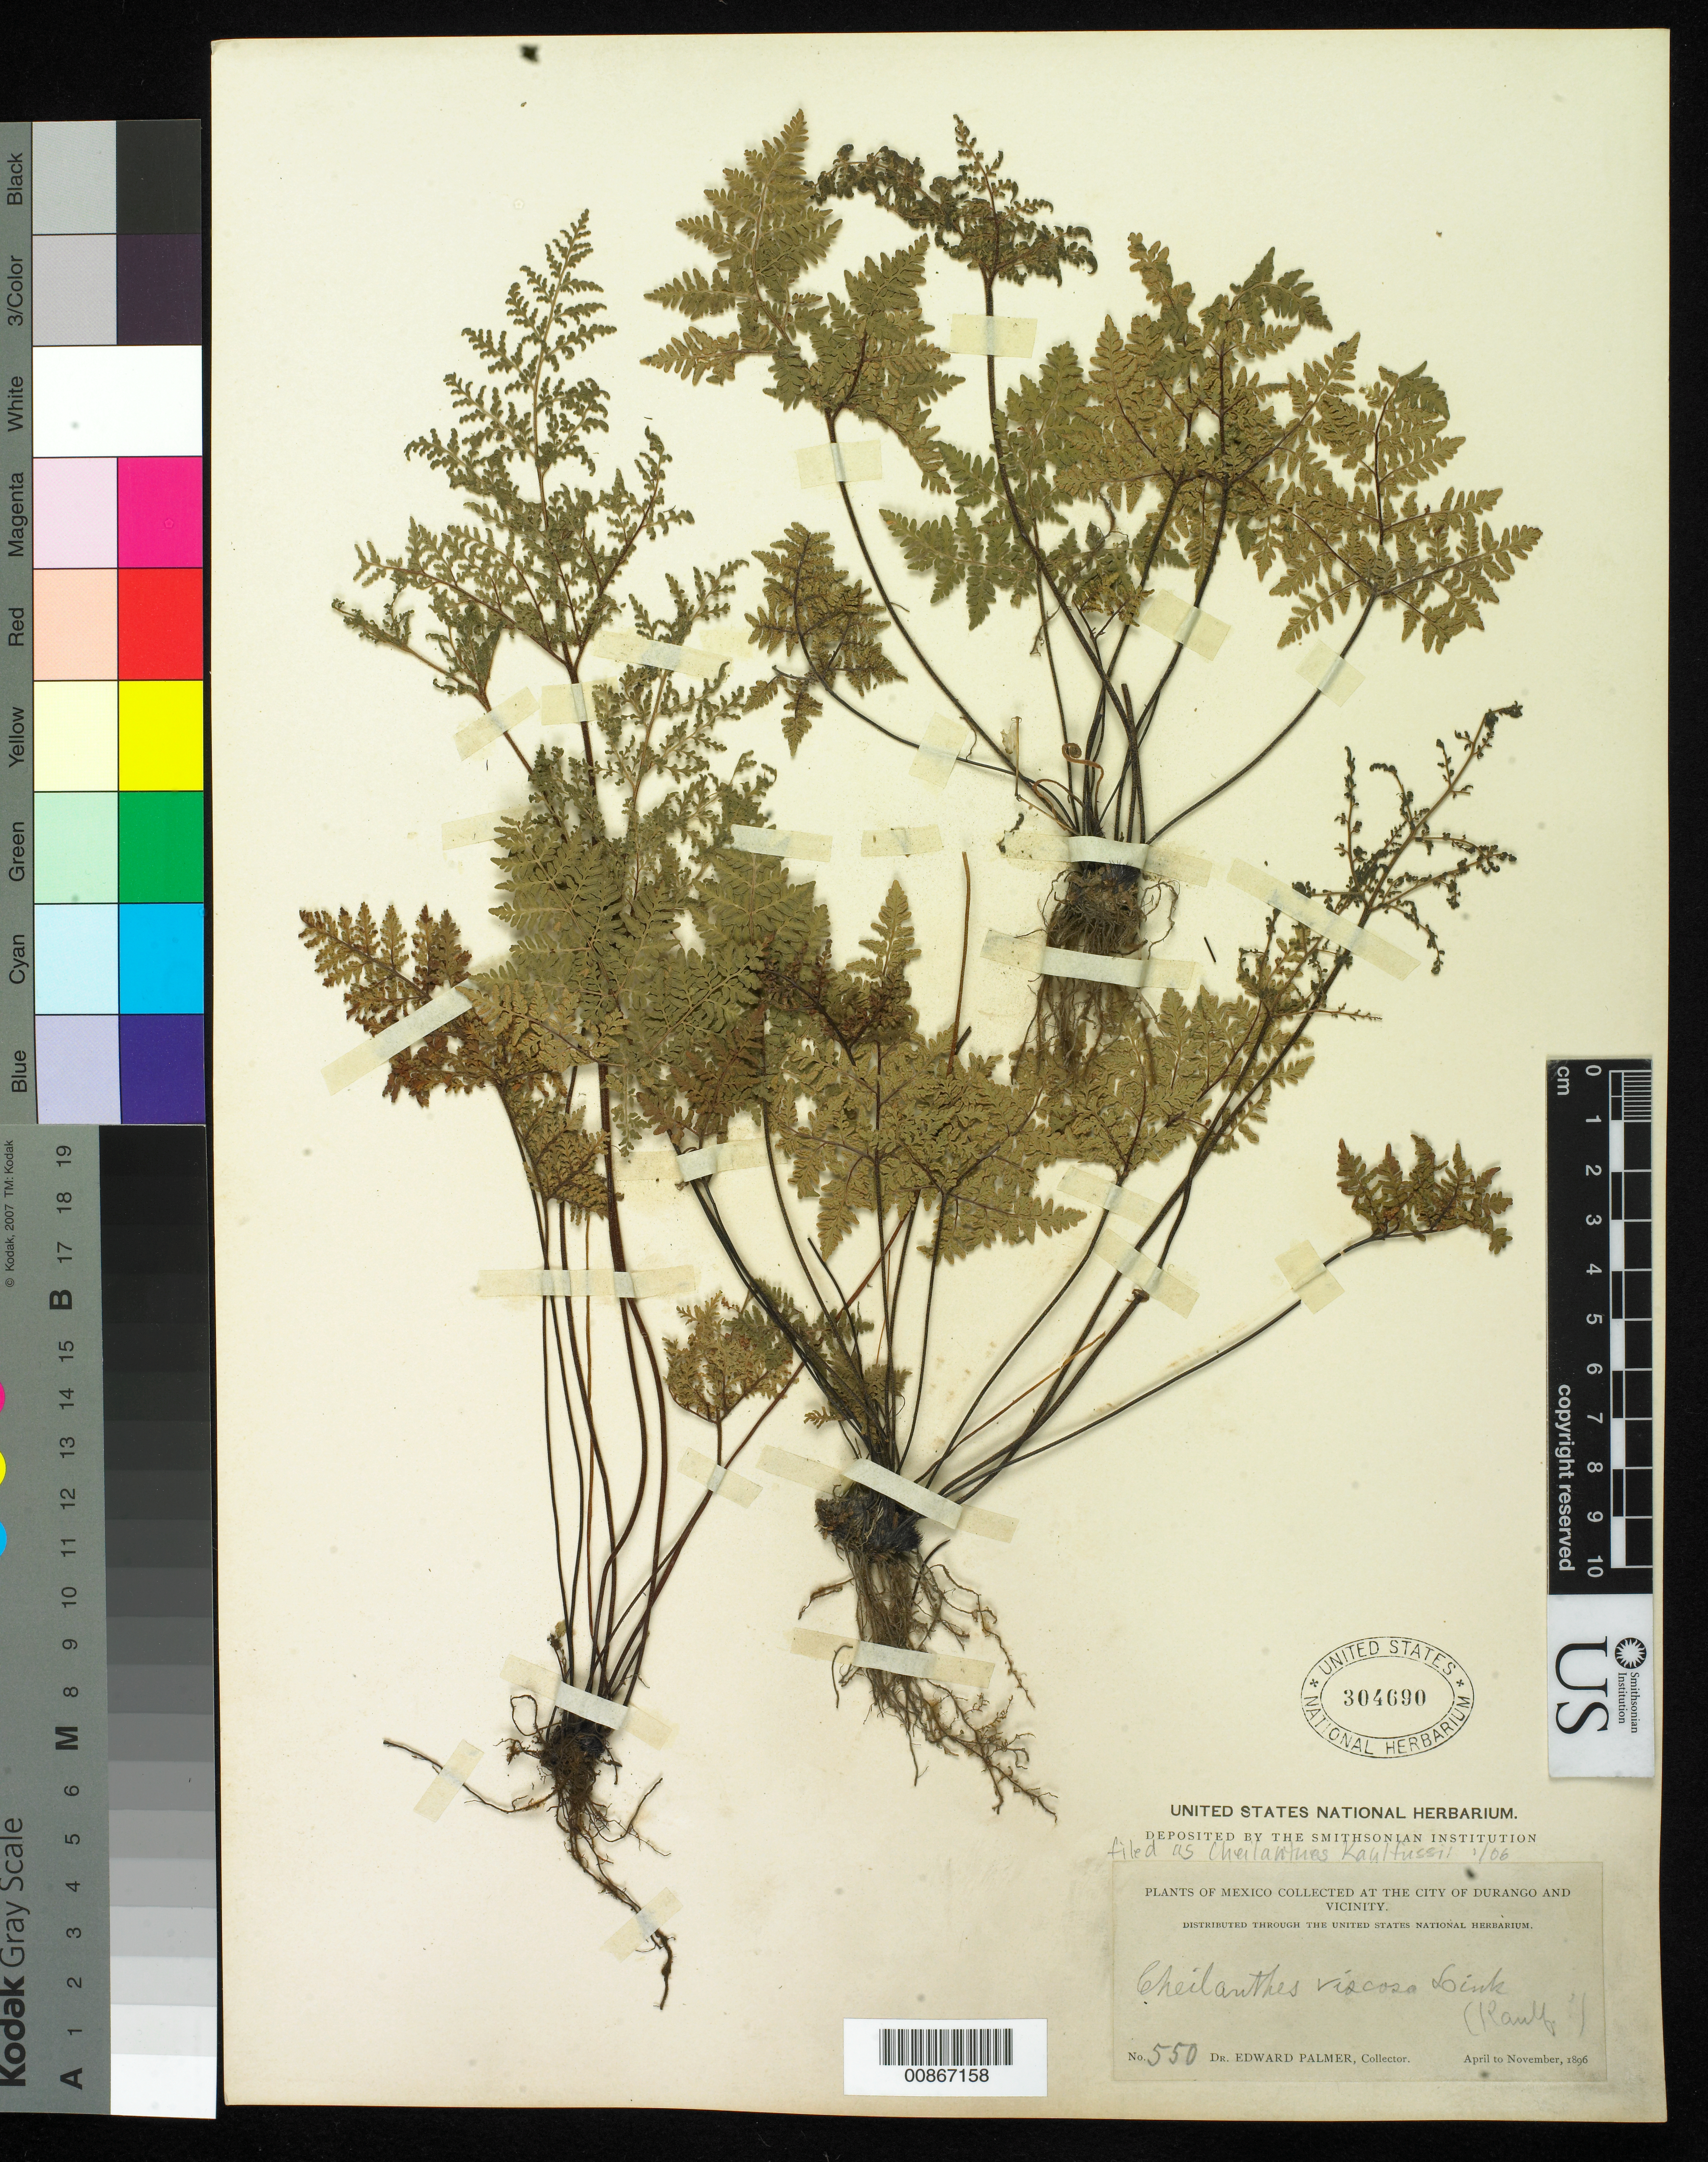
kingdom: Plantae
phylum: Tracheophyta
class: Polypodiopsida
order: Polypodiales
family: Pteridaceae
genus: Gaga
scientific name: Gaga kaulfussii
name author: (Kunze) Fay W. Li & Windham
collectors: E. Palmer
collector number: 550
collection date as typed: Apr 1896 to -- Nov 1896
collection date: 1896-04/1896-11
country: Mexico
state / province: Durango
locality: City of Durango and vicinity.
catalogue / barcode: US 304690